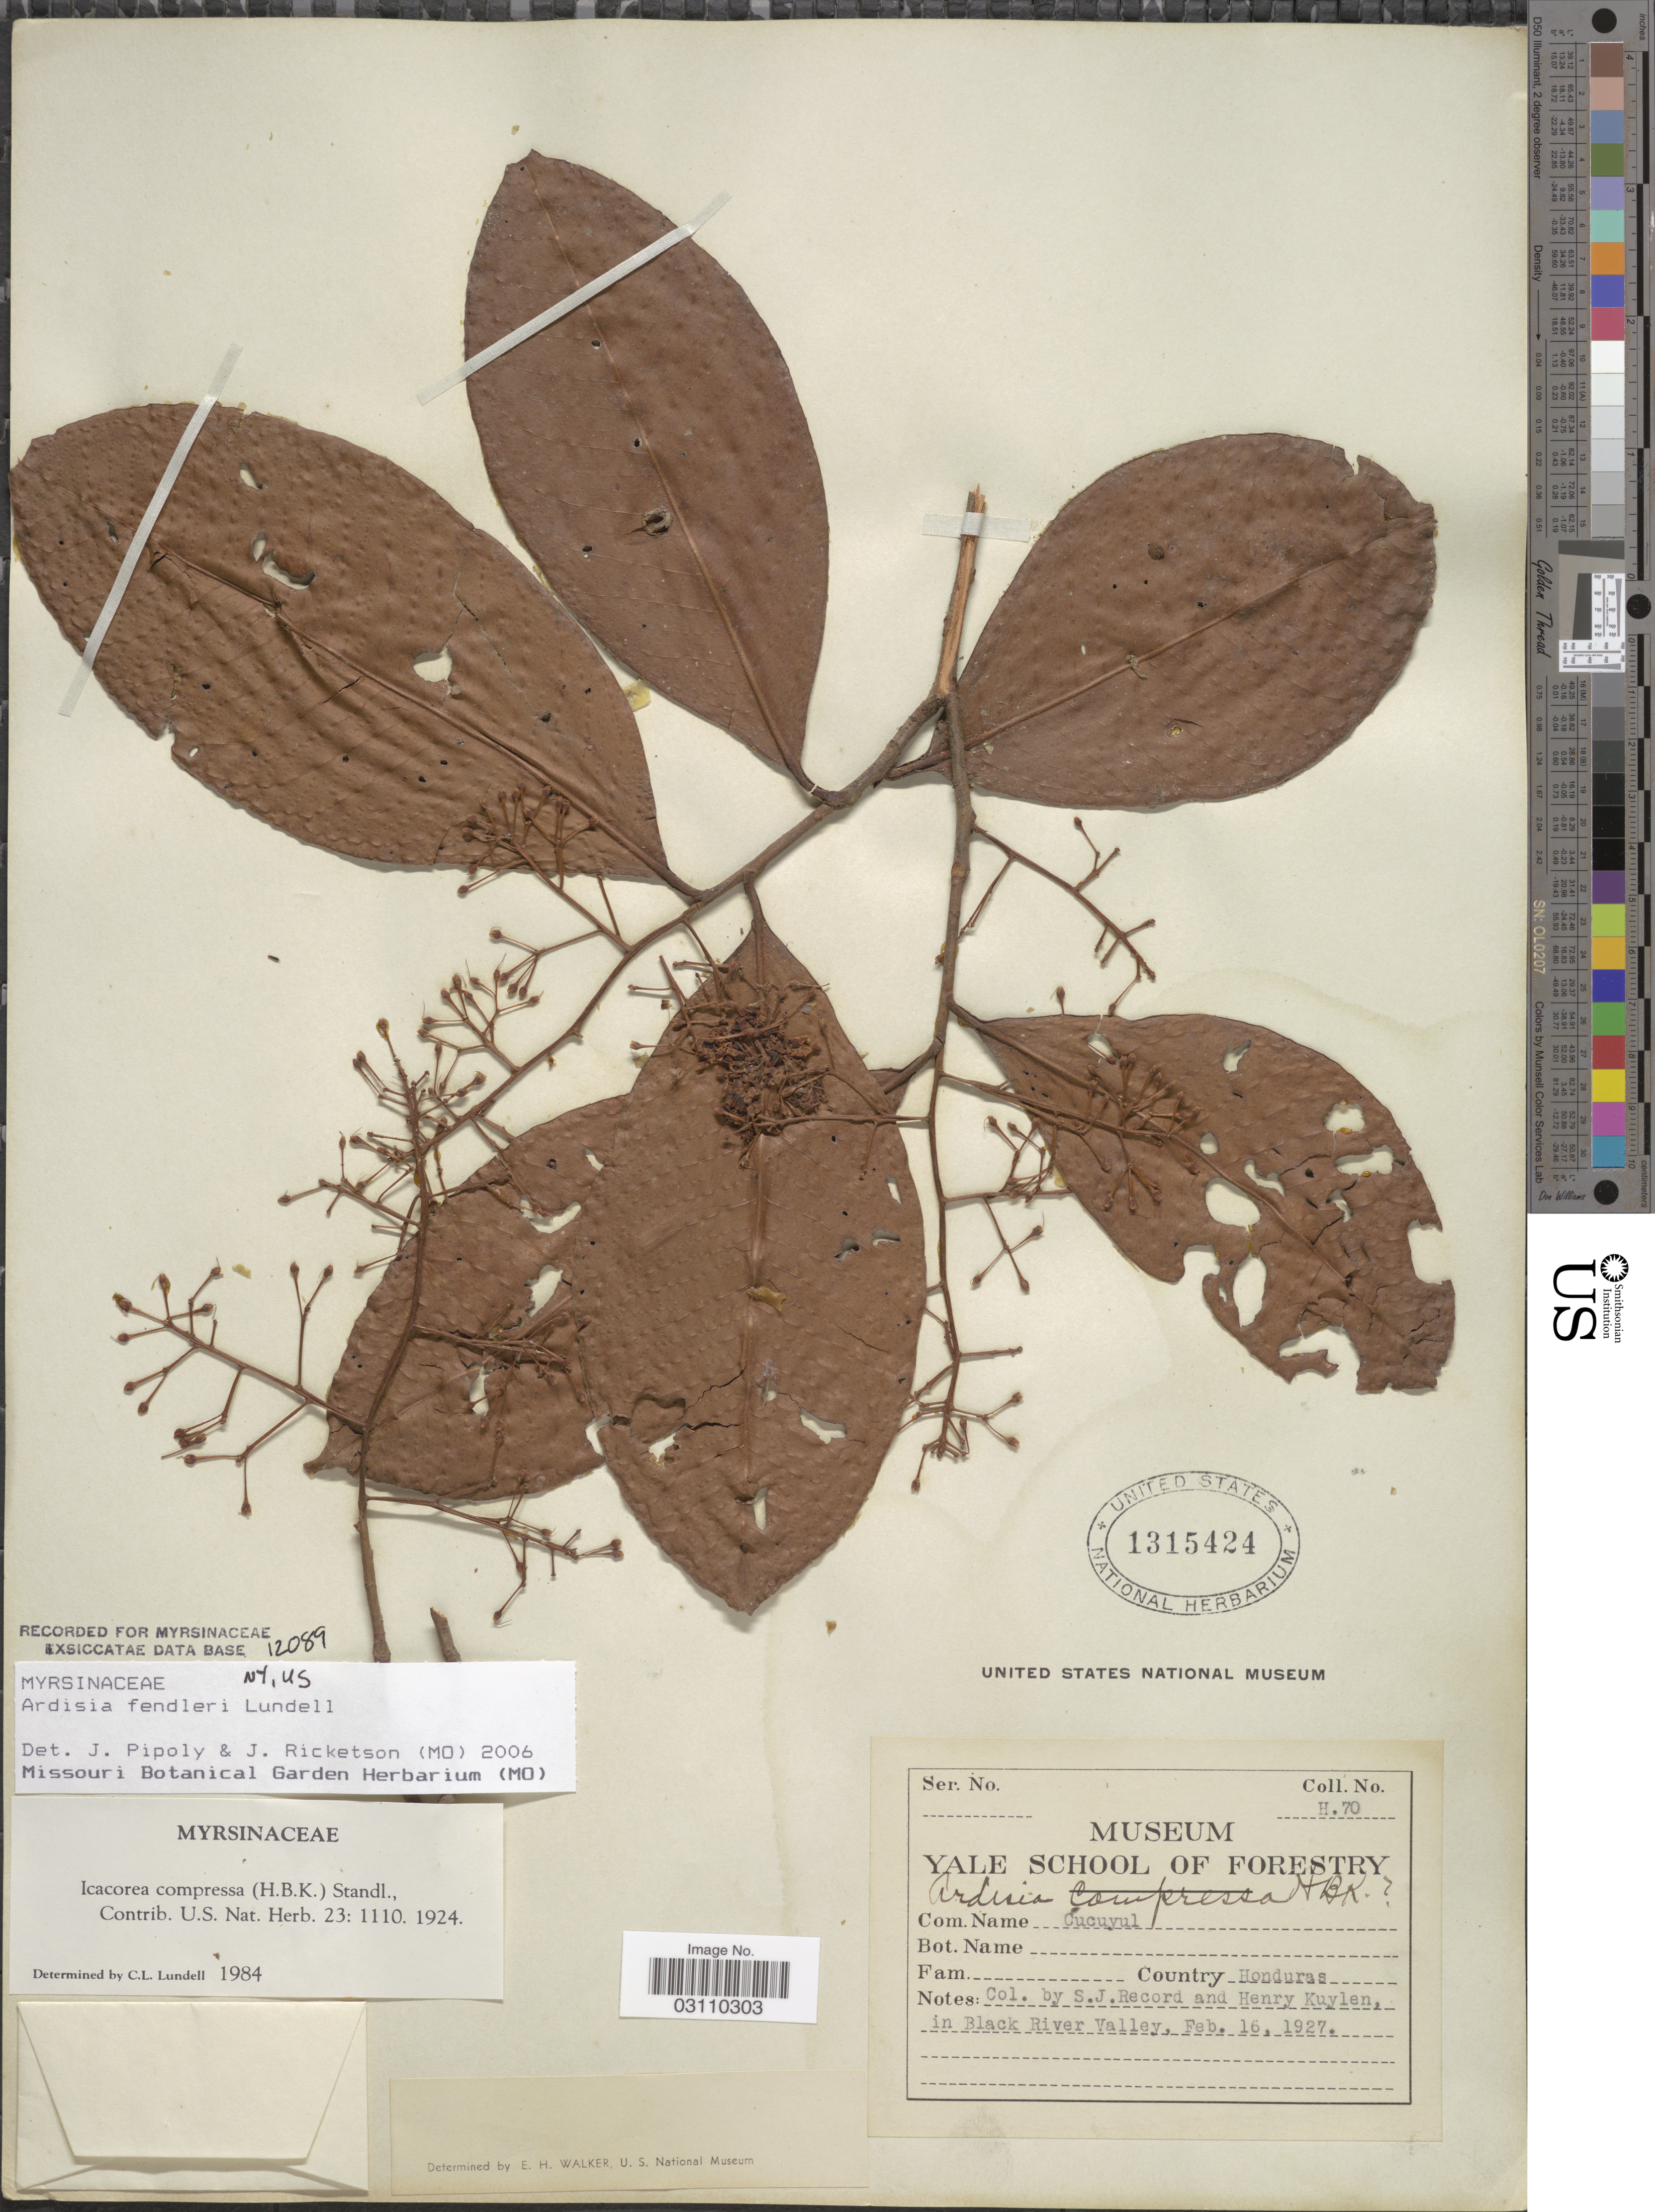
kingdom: Plantae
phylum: Tracheophyta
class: Magnoliopsida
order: Ericales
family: Primulaceae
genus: Ardisia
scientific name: Ardisia fendleri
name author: Lundell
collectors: S. J. Record & H. Kuylen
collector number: H.70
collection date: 1927-02-16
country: Honduras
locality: In Black River Valley.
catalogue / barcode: US 1315424